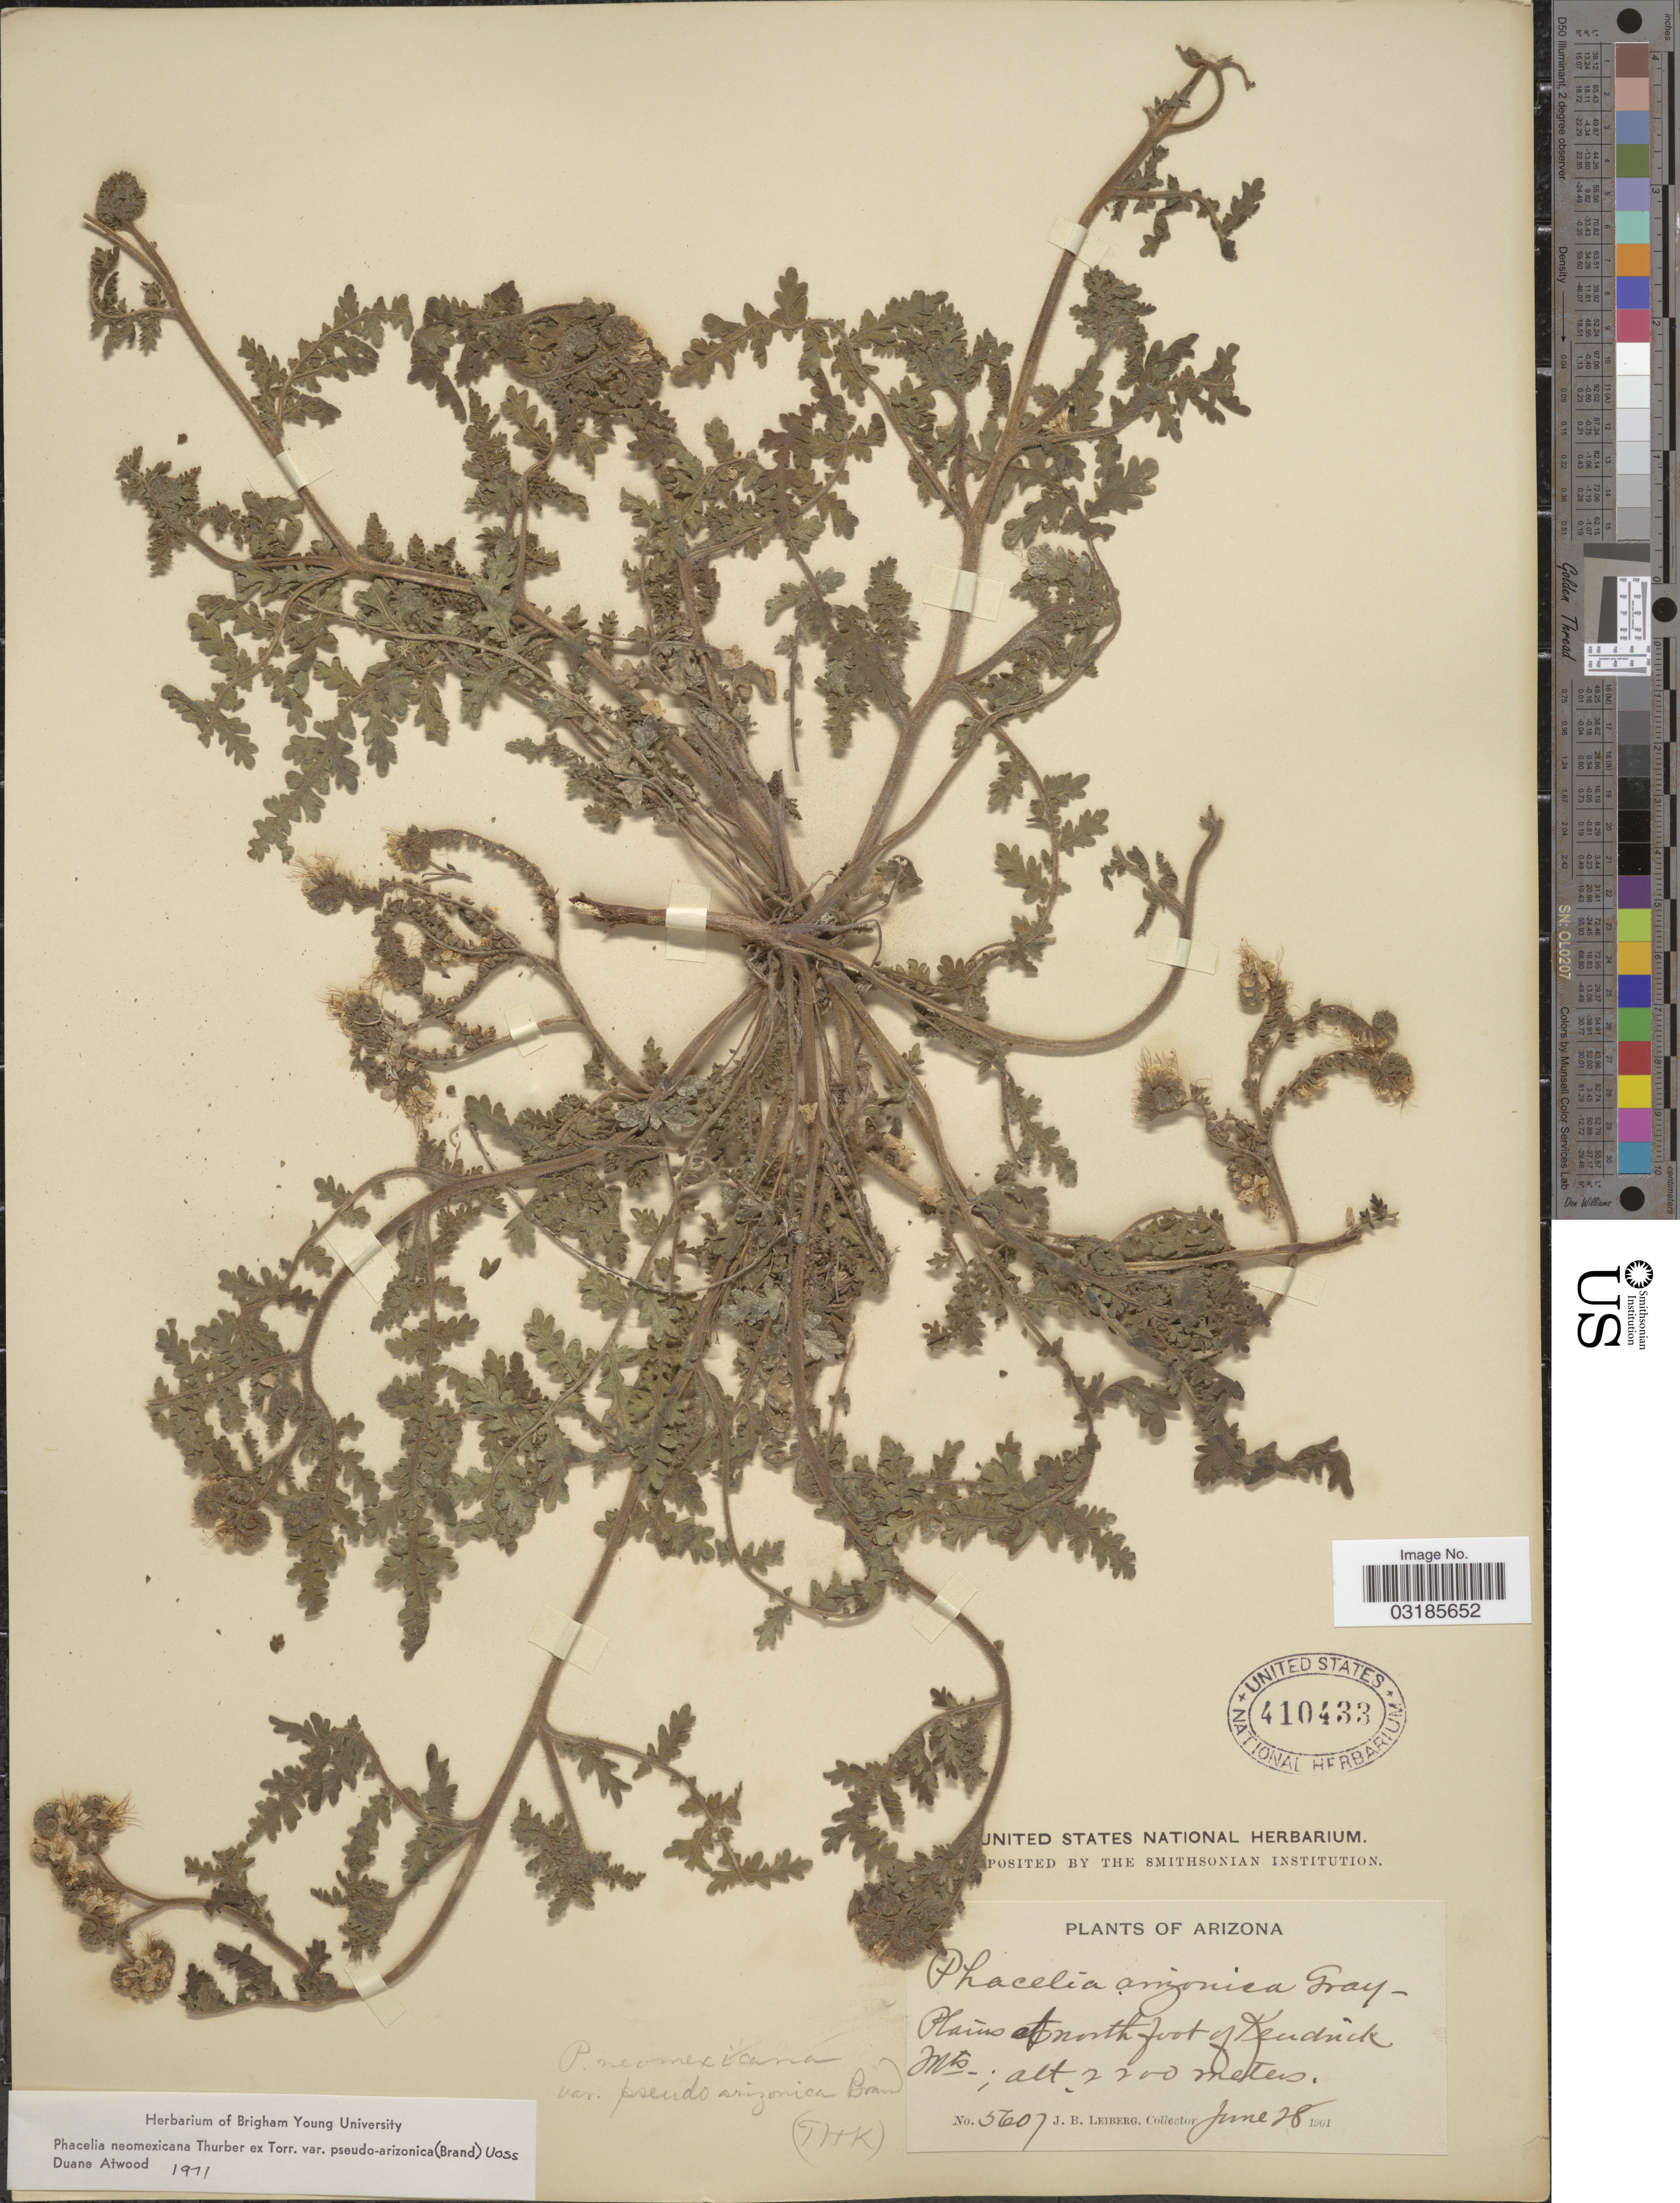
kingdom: Plantae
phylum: Tracheophyta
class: Magnoliopsida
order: Boraginales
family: Hydrophyllaceae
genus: Phacelia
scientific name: Phacelia neomexicana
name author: Thurb. ex Torr.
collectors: J. B. Leiberg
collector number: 5607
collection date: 1901-06-28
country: United States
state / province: Arizona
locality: Plains at north foot of Kendrick Mts.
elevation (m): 2200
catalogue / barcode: US 410433